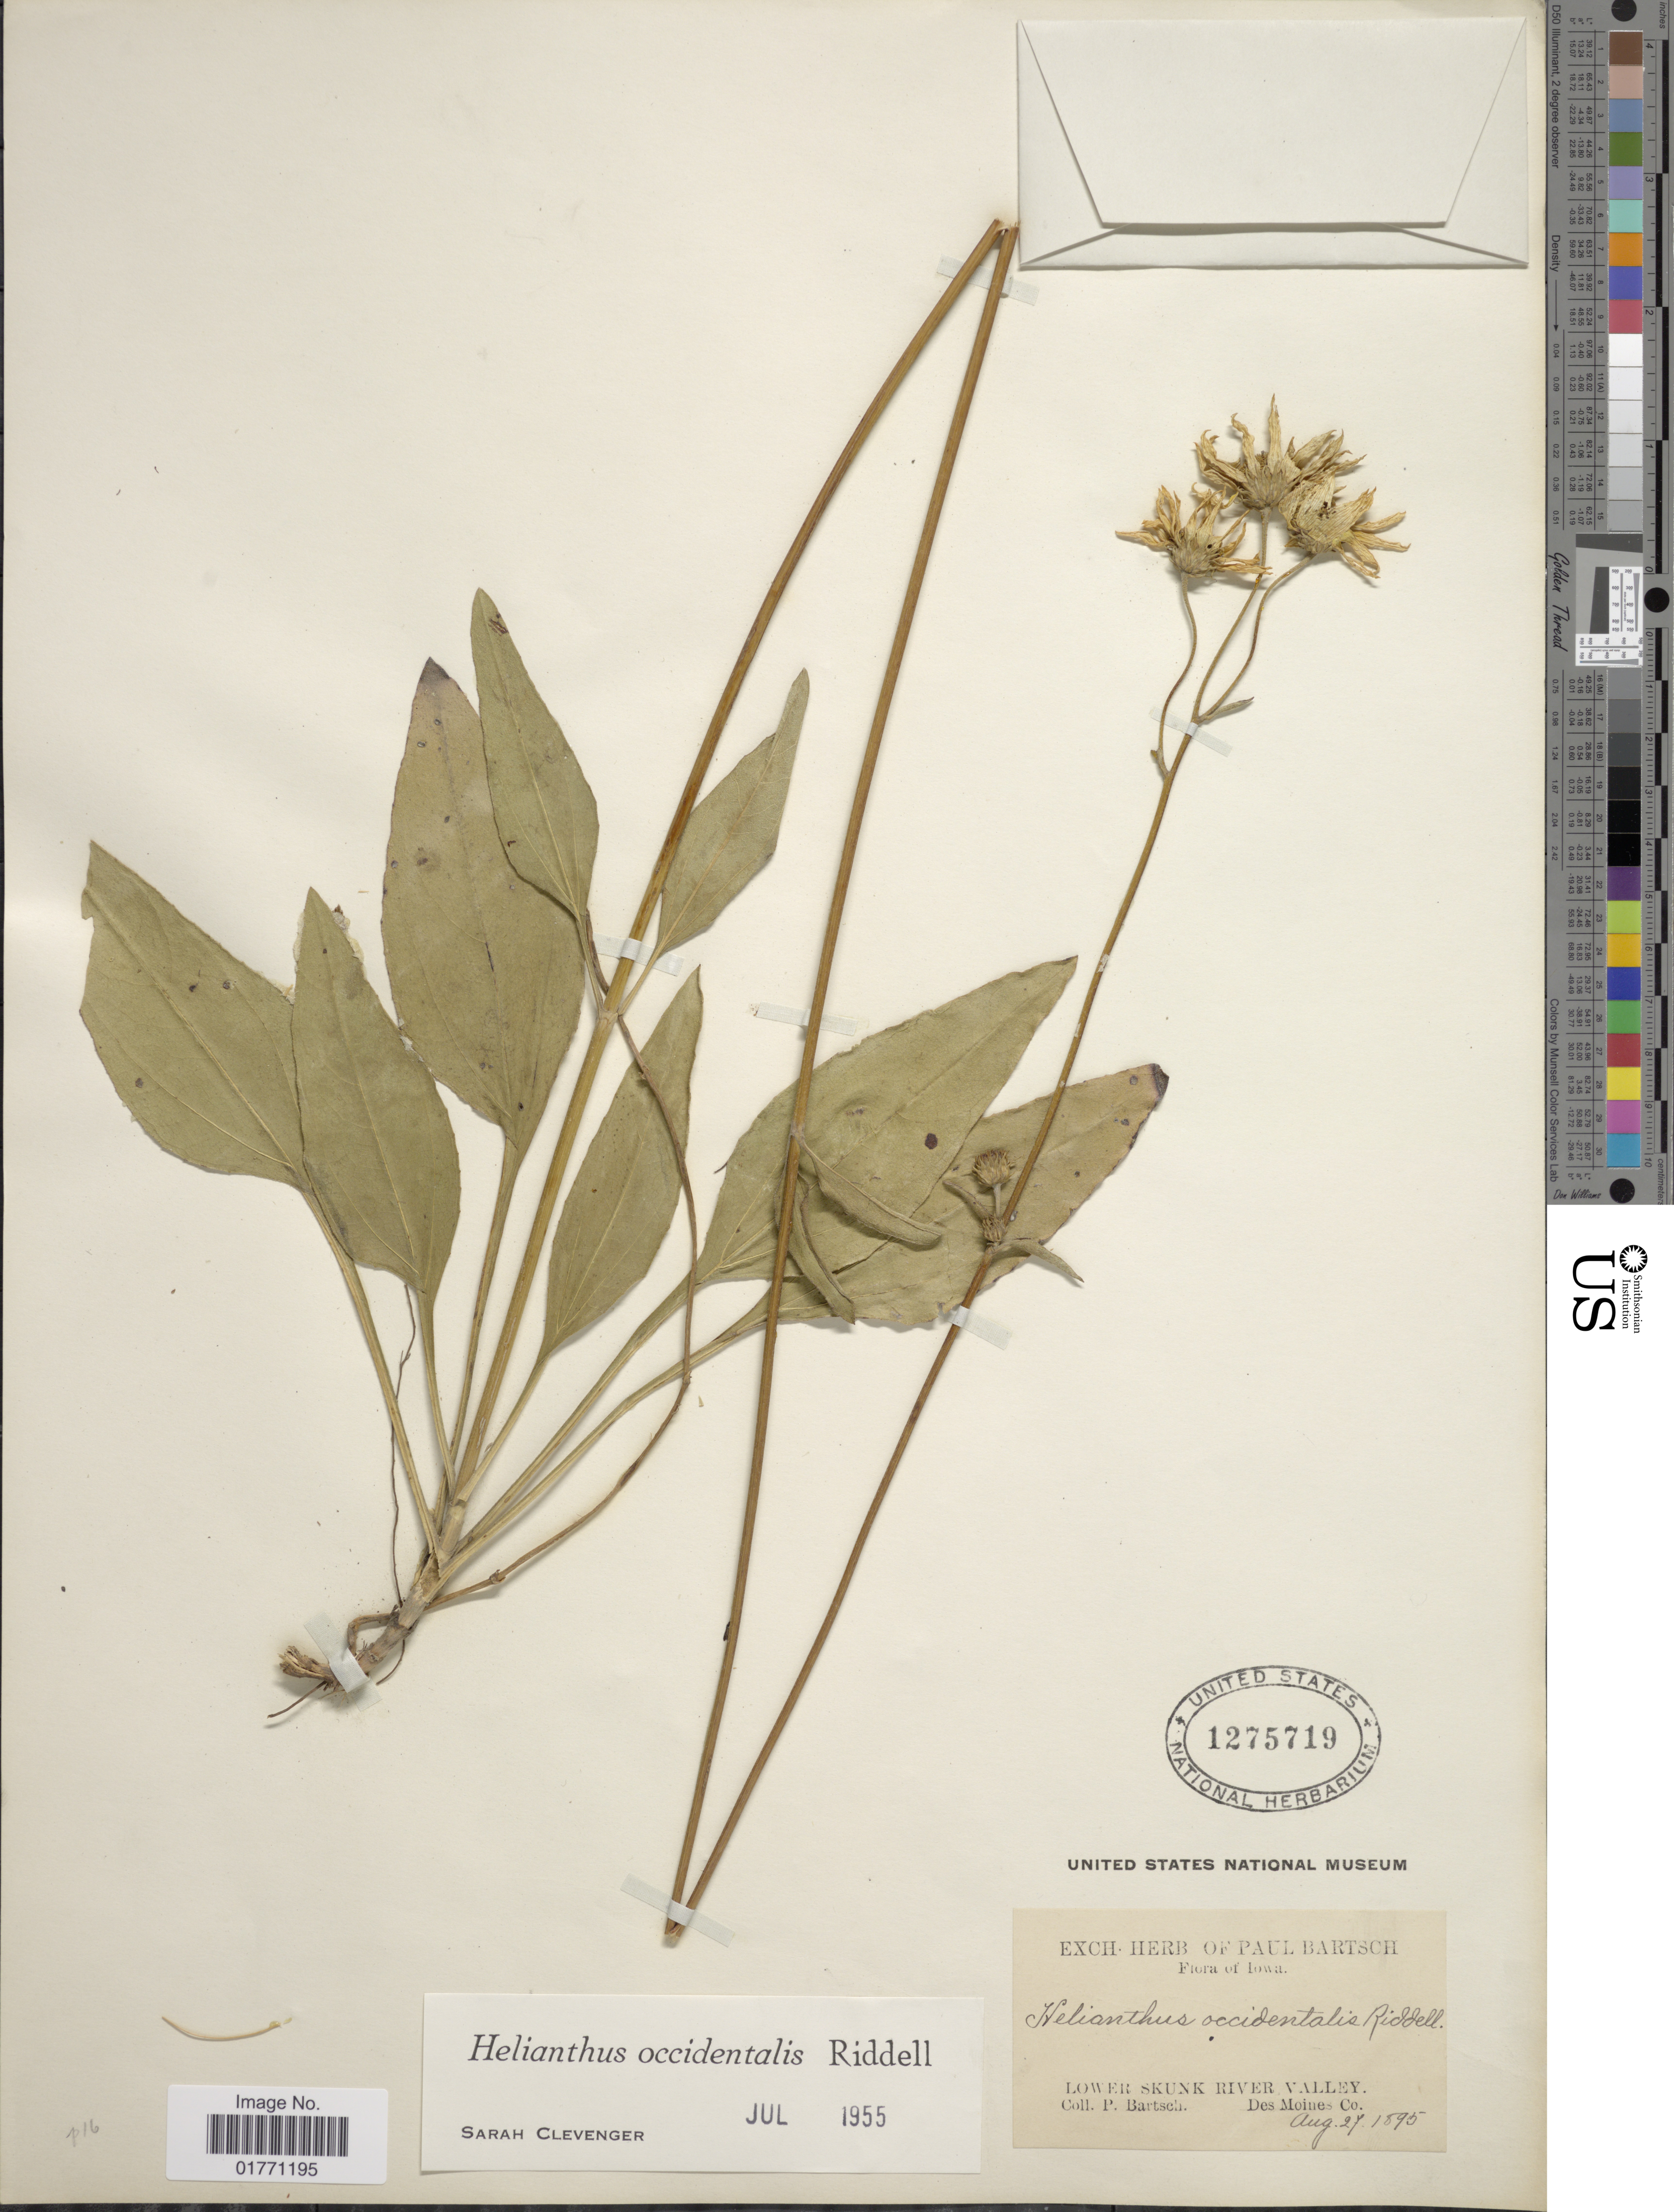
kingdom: Plantae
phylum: Tracheophyta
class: Magnoliopsida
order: Asterales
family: Asteraceae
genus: Helianthus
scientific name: Helianthus occidentalis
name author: Riddell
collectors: P. Bartsch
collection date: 1895-08-27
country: United States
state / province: Iowa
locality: Lower Skunk River Valley, Des Moines Co.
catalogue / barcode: US 1275719